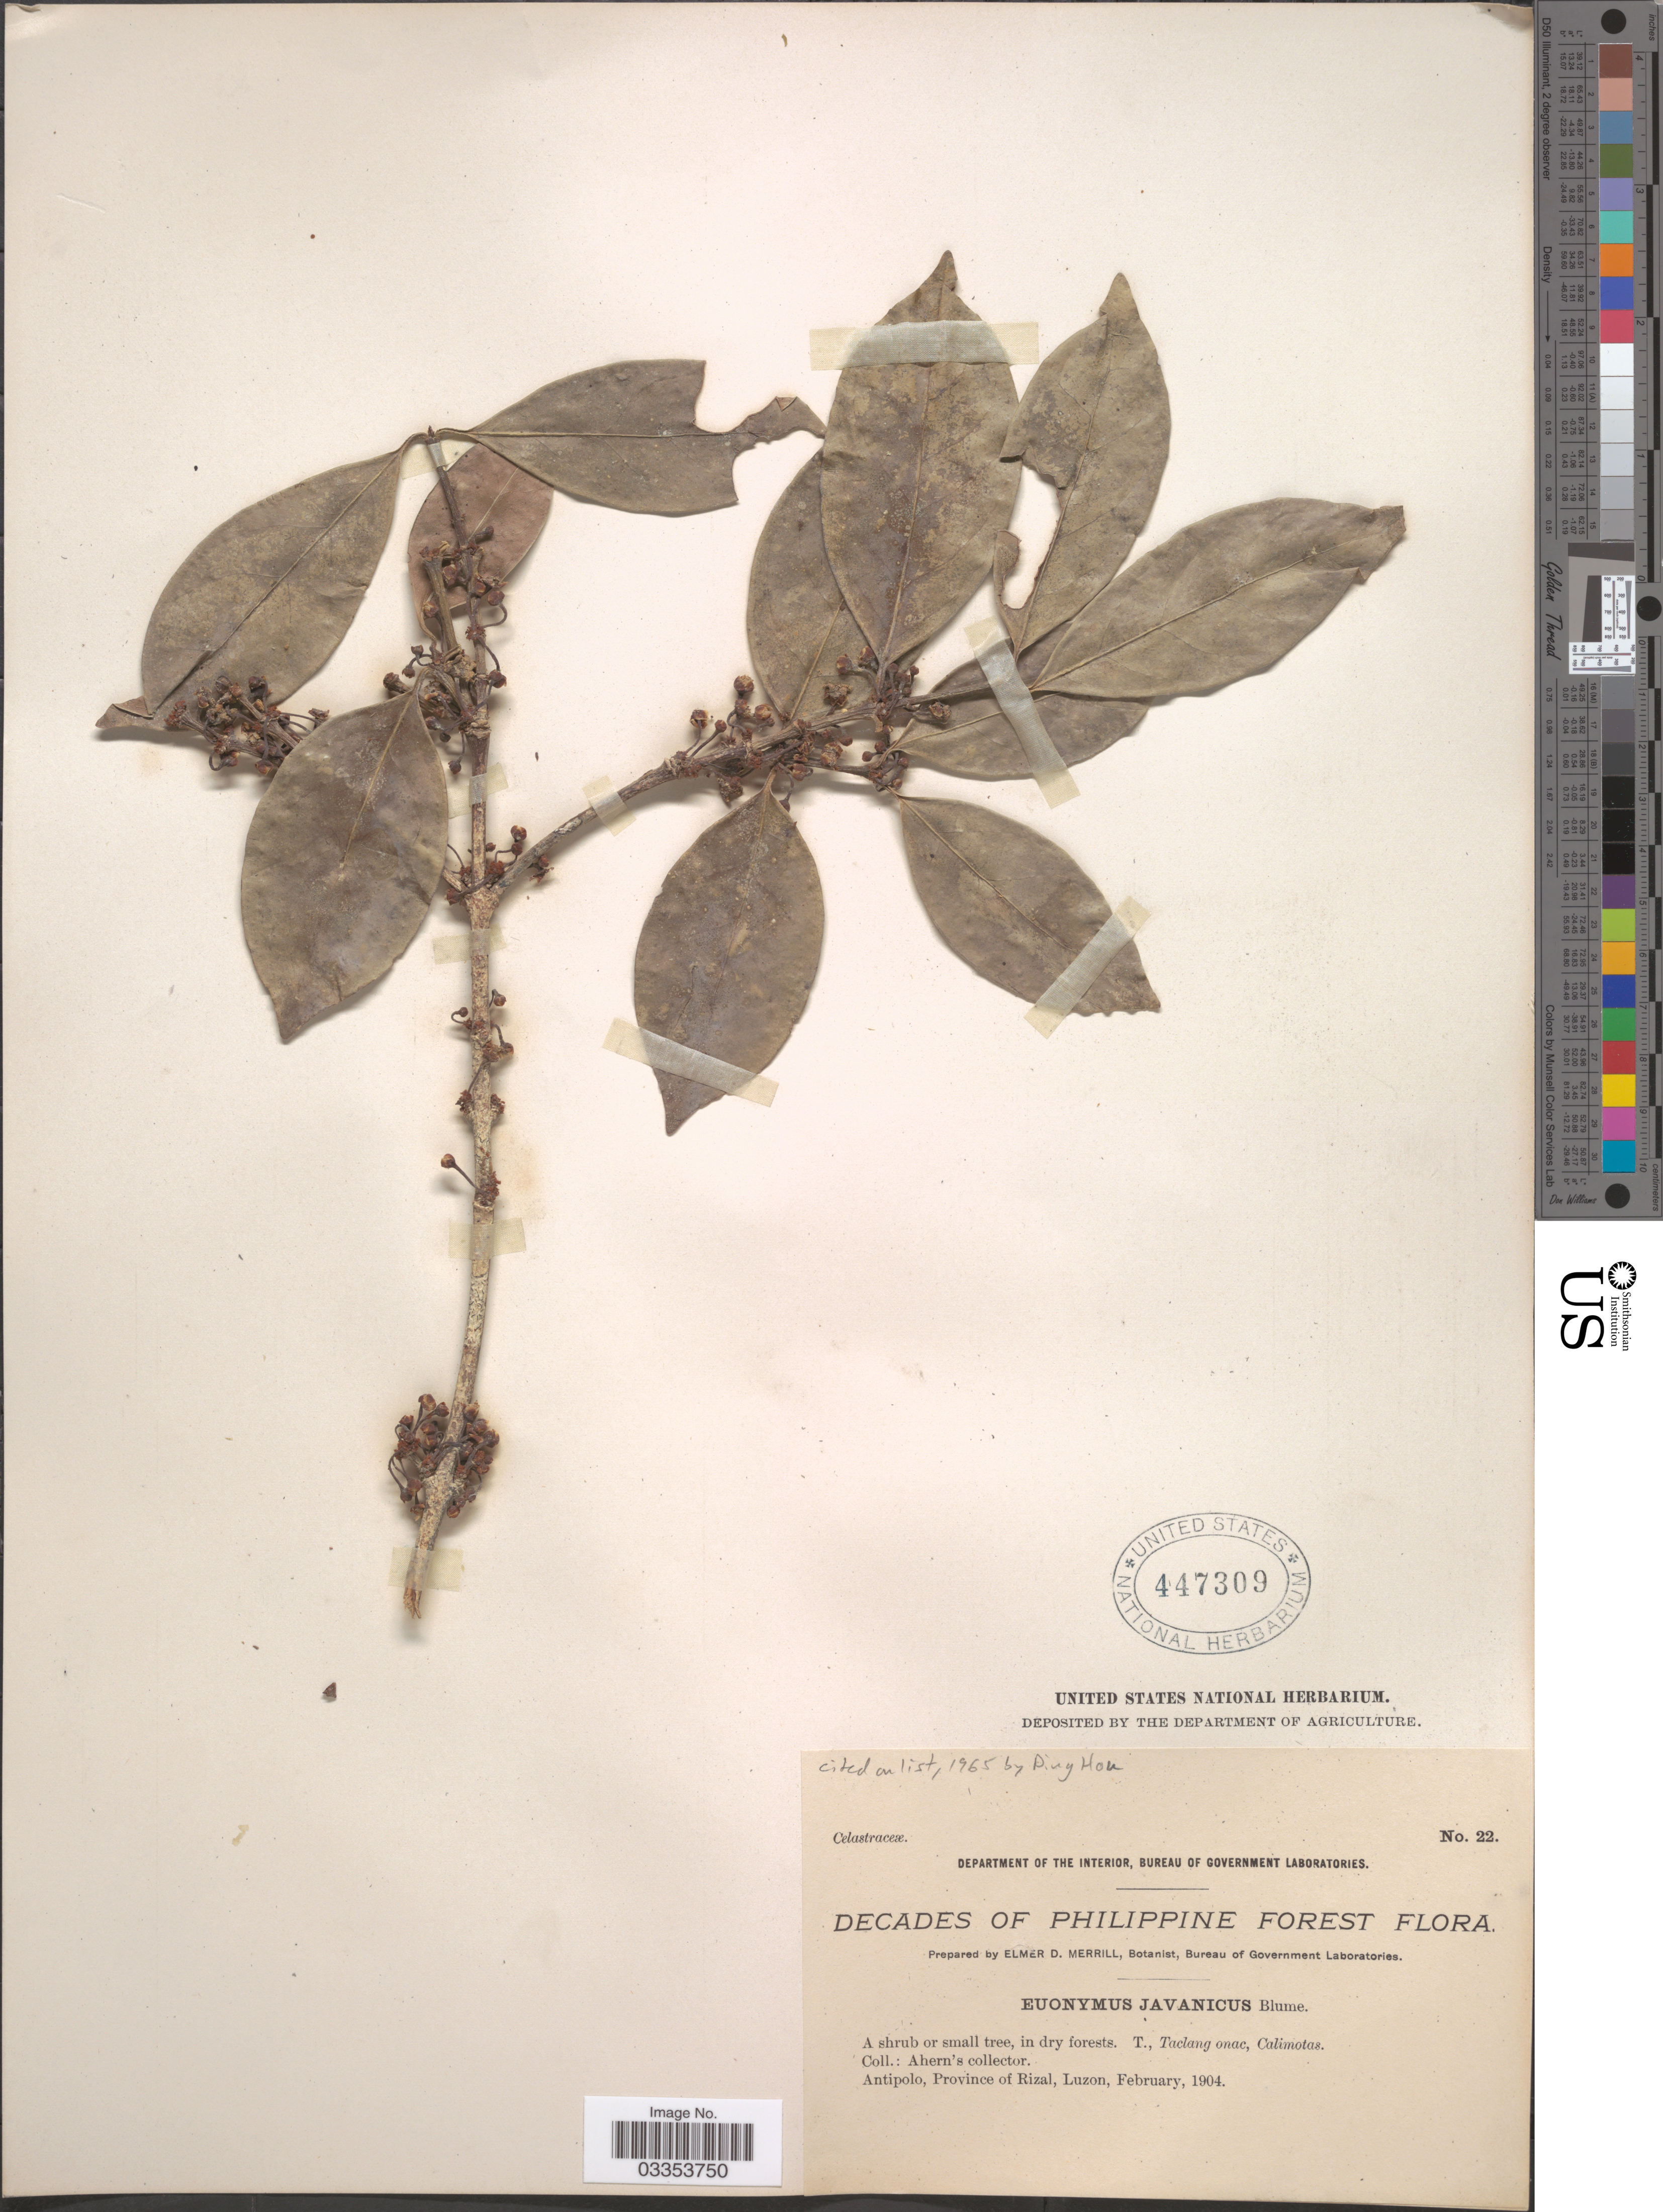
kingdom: Plantae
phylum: Tracheophyta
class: Magnoliopsida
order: Celastrales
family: Celastraceae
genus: Euonymus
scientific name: Euonymus indicus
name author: B. Heyne ex Wall.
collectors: Ahern's collector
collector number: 22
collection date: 1904-02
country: Philippines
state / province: Calabarzon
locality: Antipolo, Province of Rizal, Luzon.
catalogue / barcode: US 447309